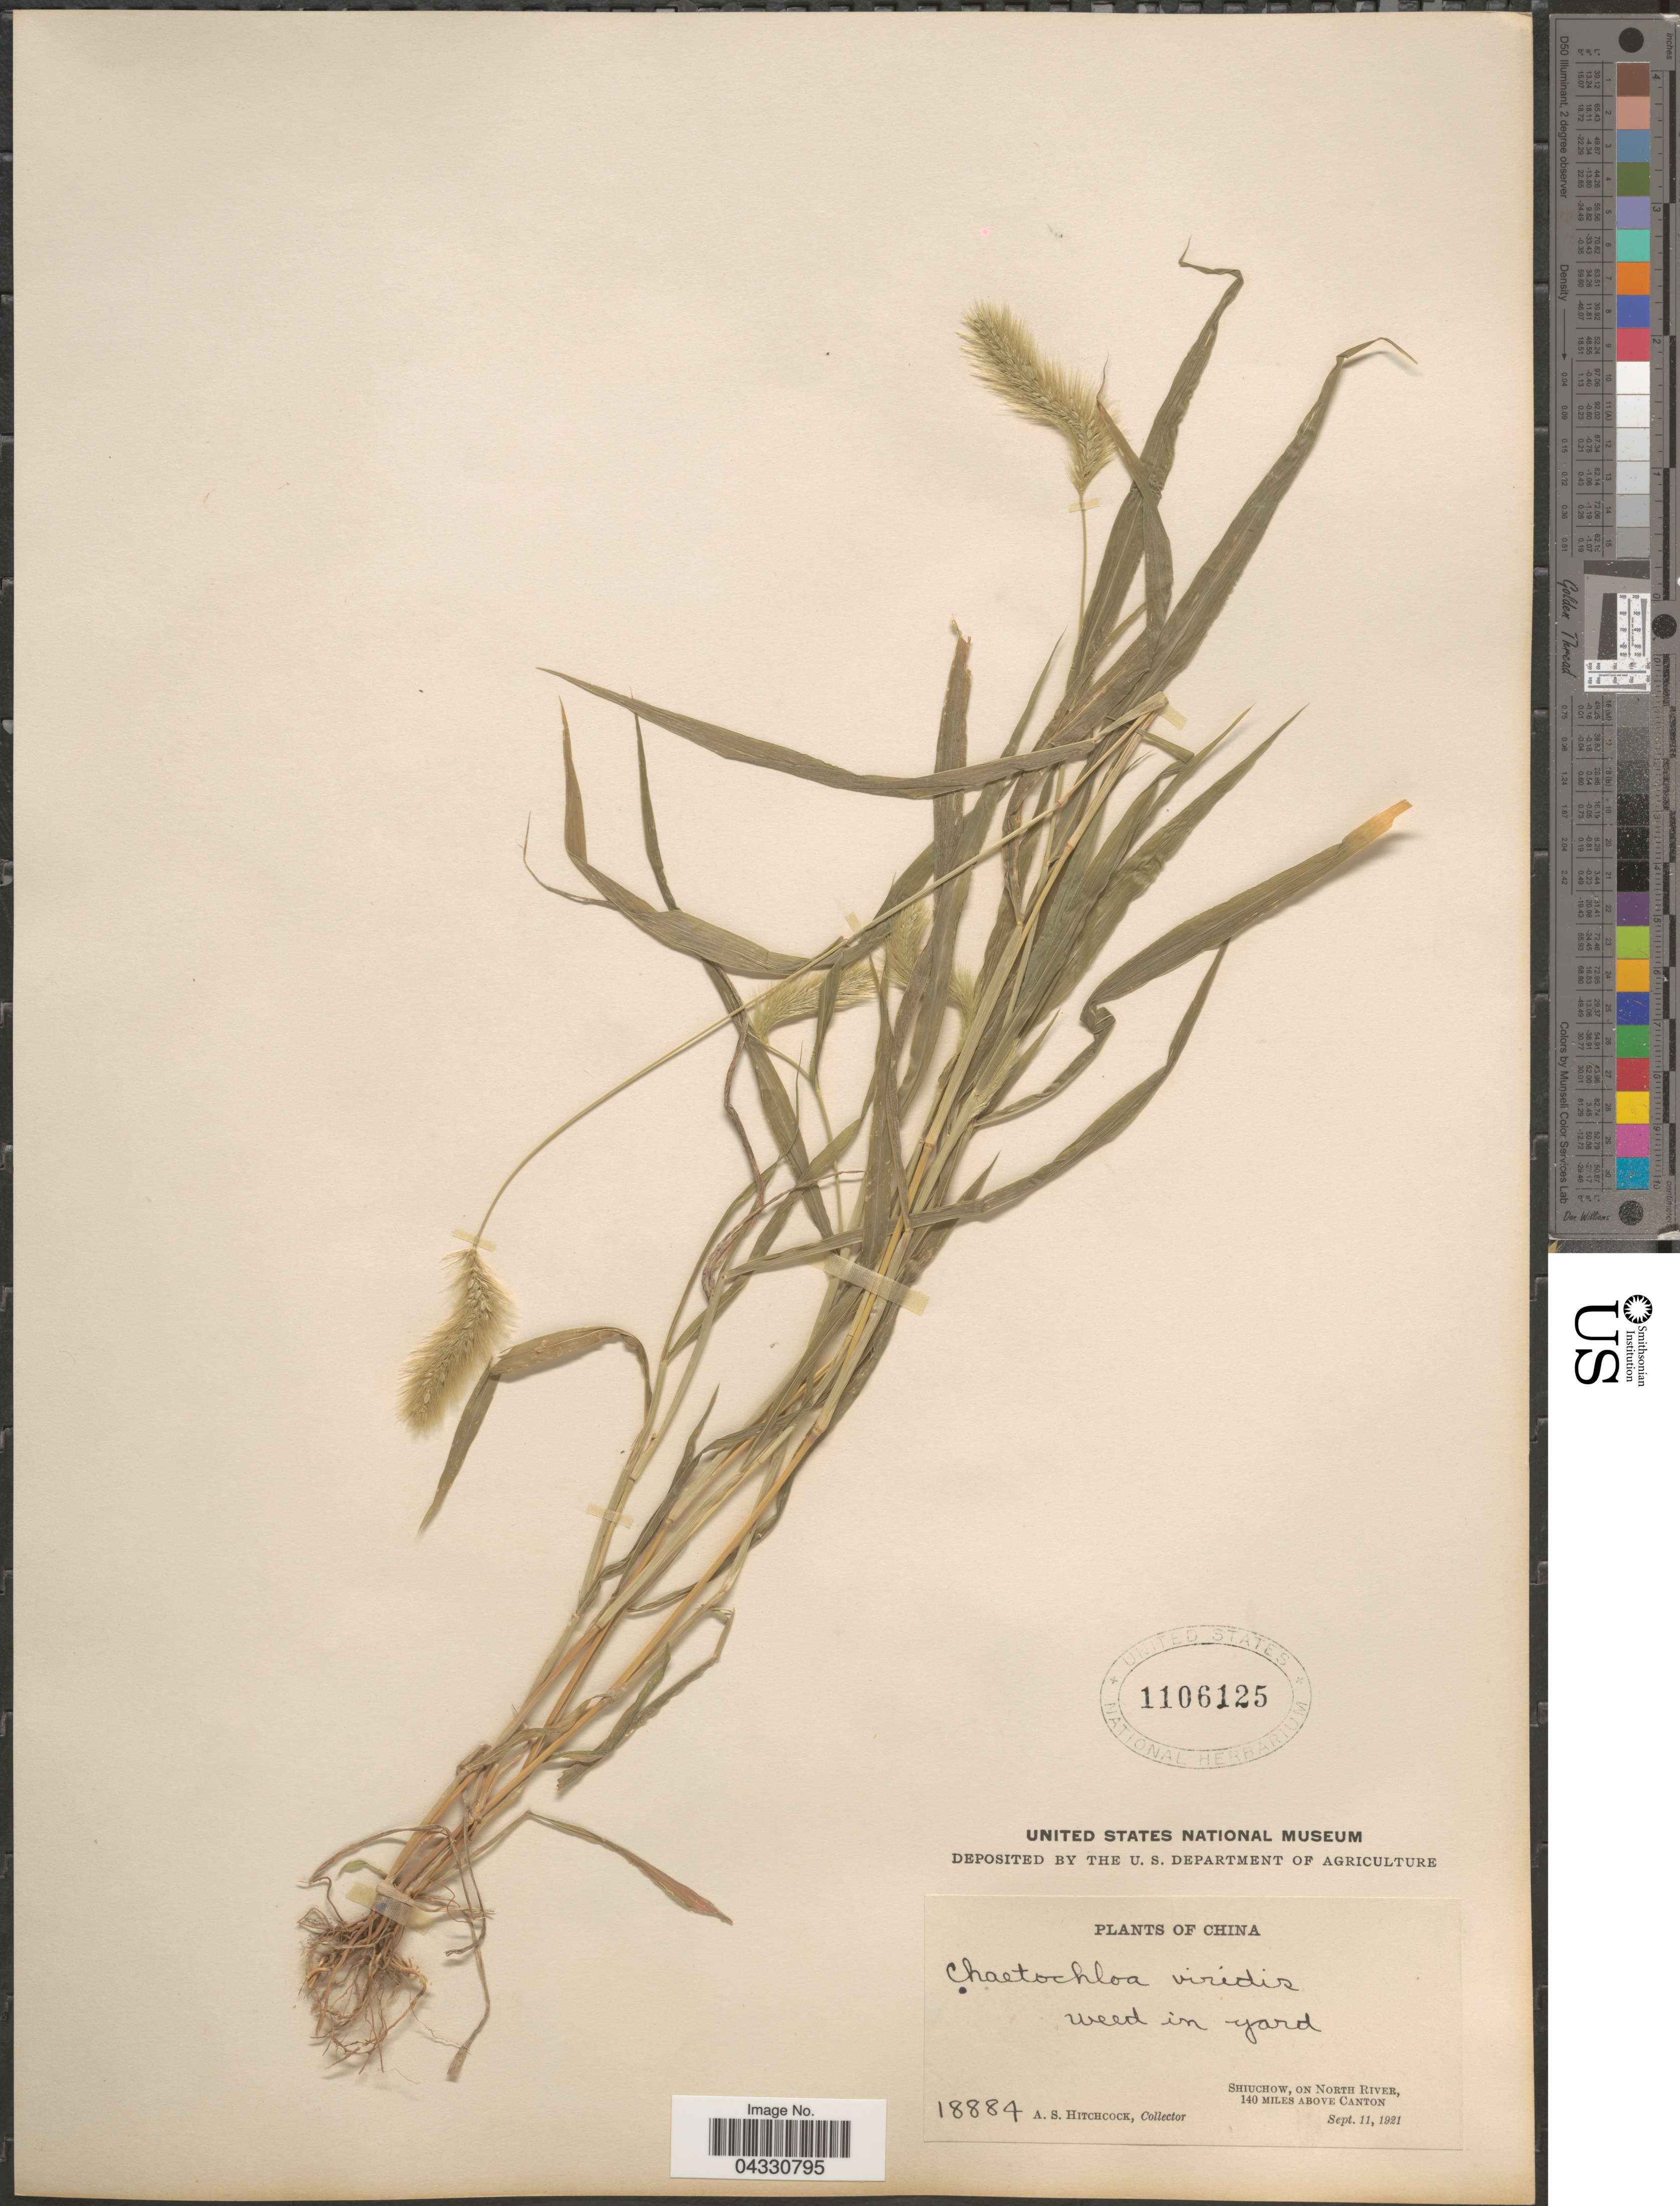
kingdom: Plantae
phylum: Tracheophyta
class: Liliopsida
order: Poales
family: Poaceae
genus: Setaria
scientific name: Setaria viridis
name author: (L.) P. Beauv.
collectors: A. S. Hitchcock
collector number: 18884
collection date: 1921-09-11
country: China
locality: Shiuchow, on North River, 140 miles above Canton.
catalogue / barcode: US 1106125